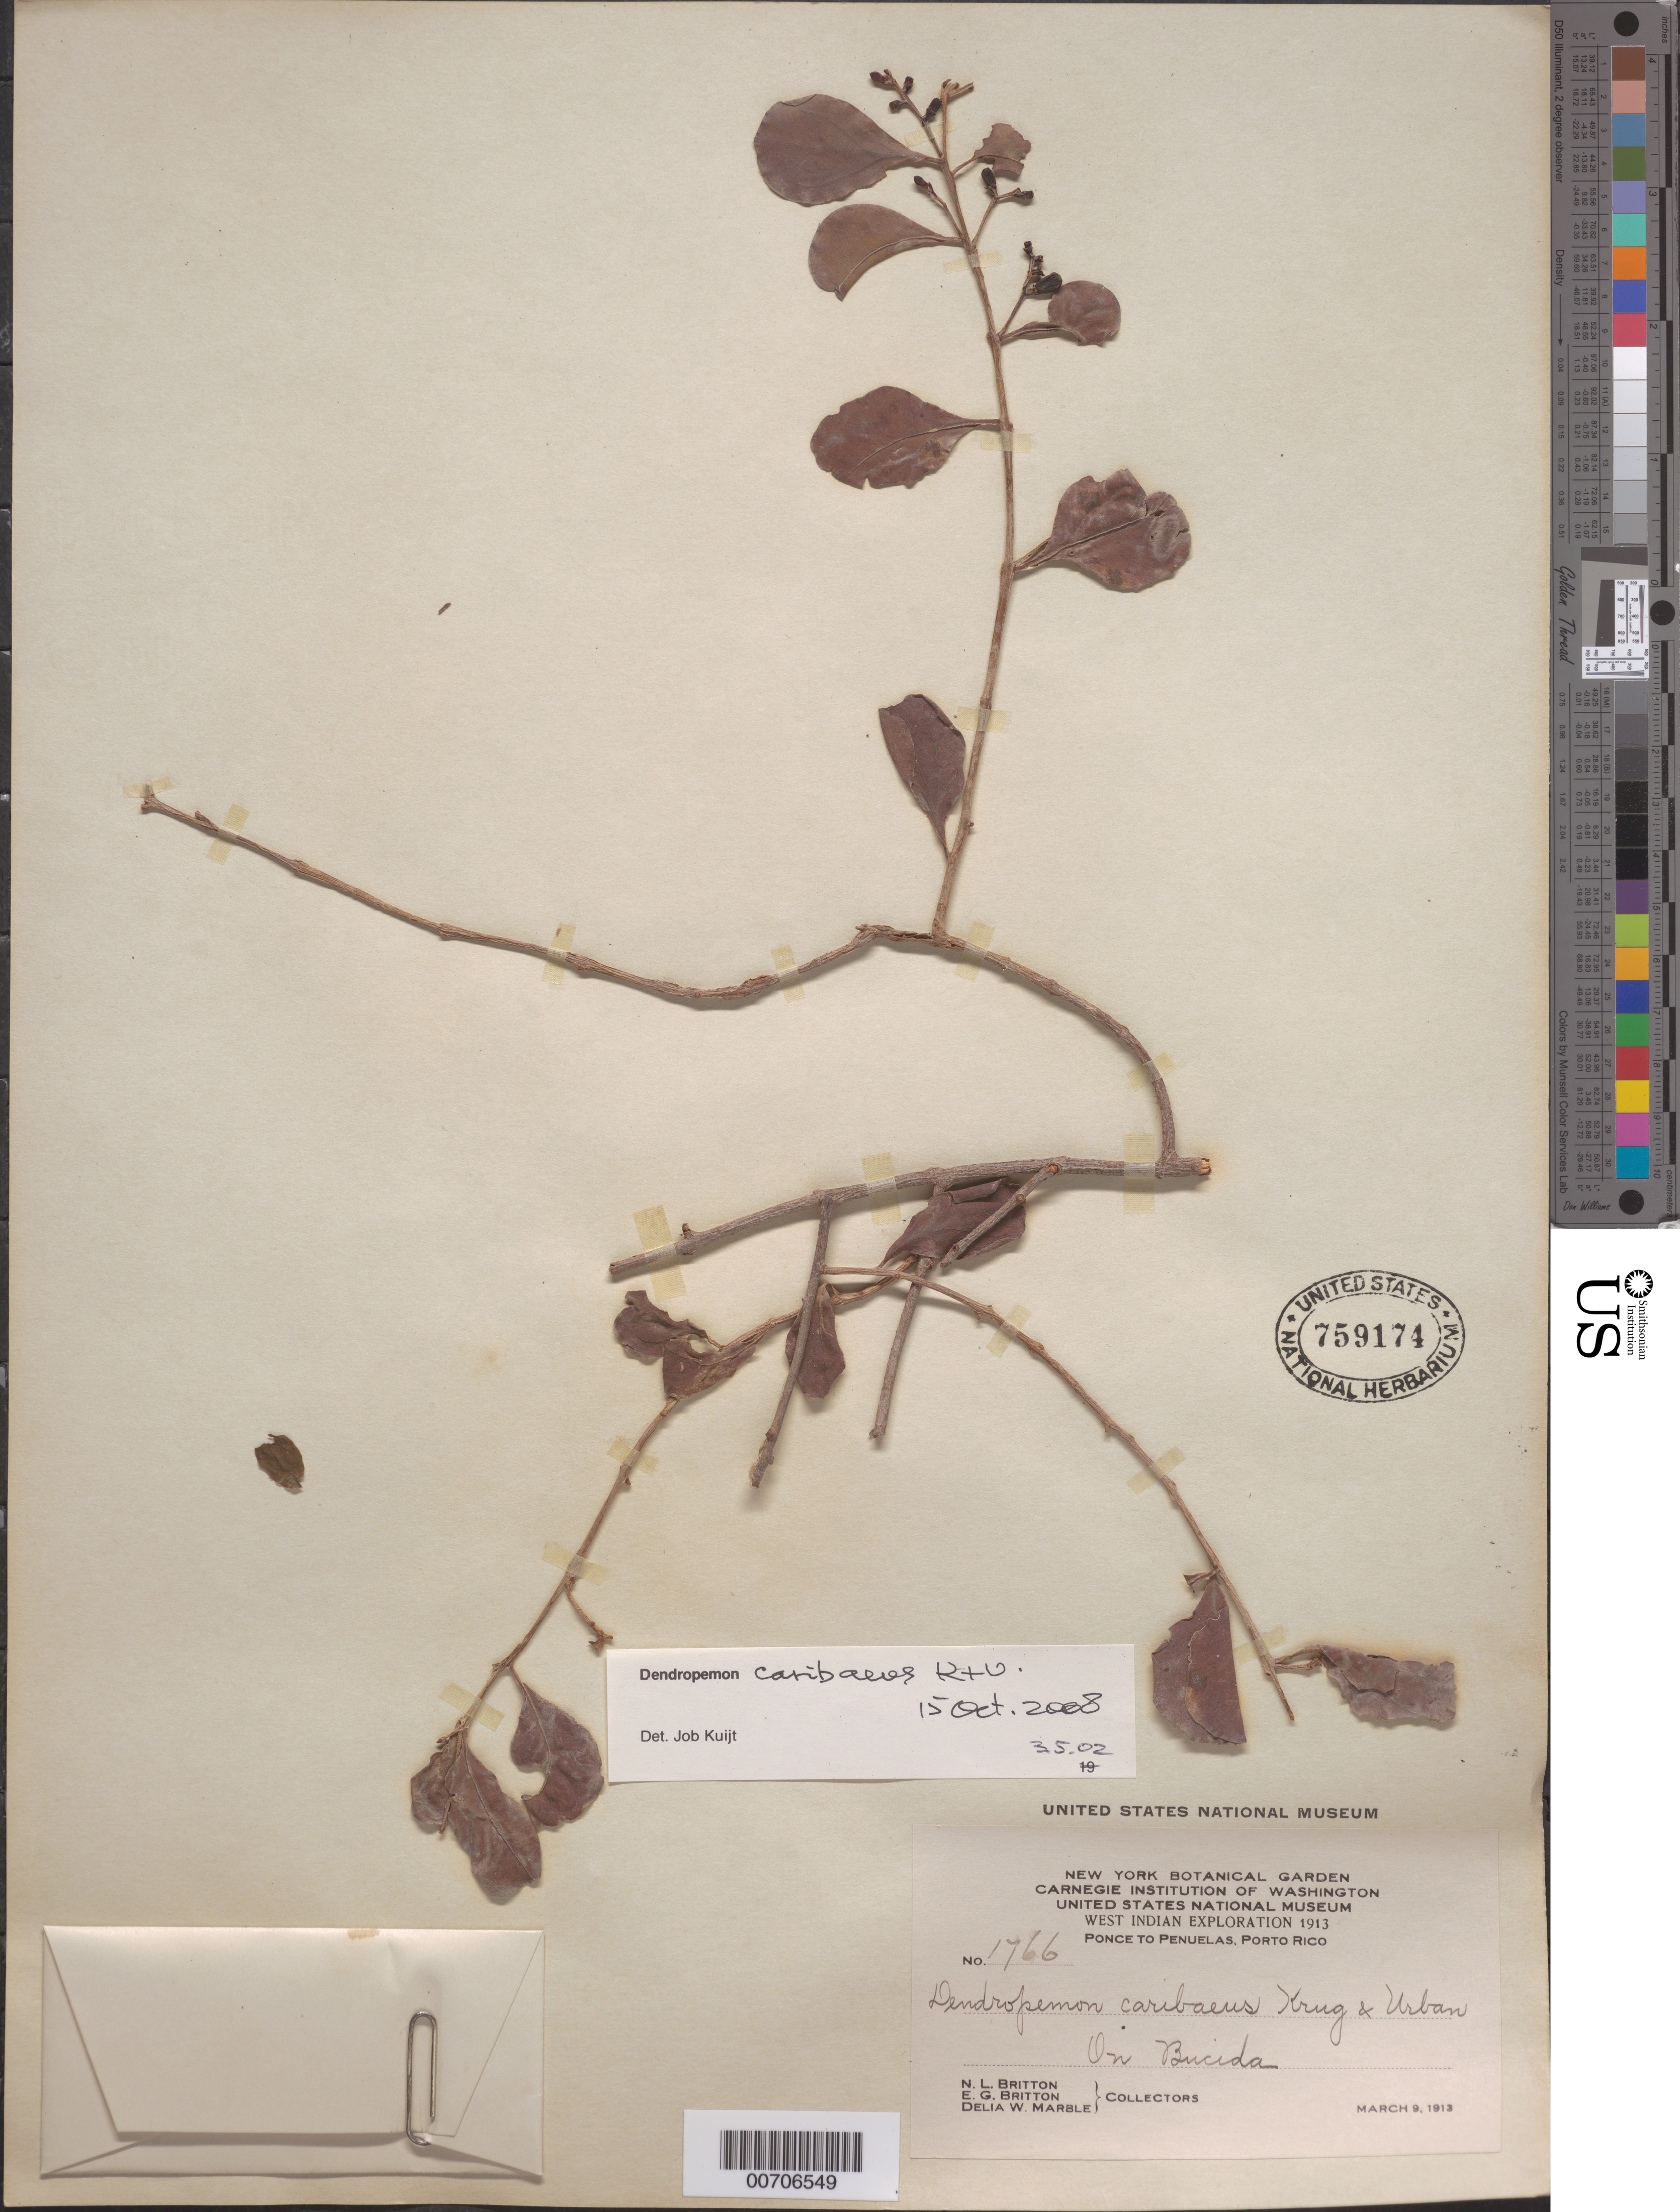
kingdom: Plantae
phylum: Tracheophyta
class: Magnoliopsida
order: Santalales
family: Loranthaceae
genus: Dendropemon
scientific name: Dendropemon caribaeus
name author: Krug & Urb.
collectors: N. Britton, E. G. Britton & D. W. Marble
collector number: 1766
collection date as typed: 09 Mar 1913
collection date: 1913-03-09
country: Puerto Rico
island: Greater Antilles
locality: Ponce to Penuelas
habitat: On Bucida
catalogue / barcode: US 759174